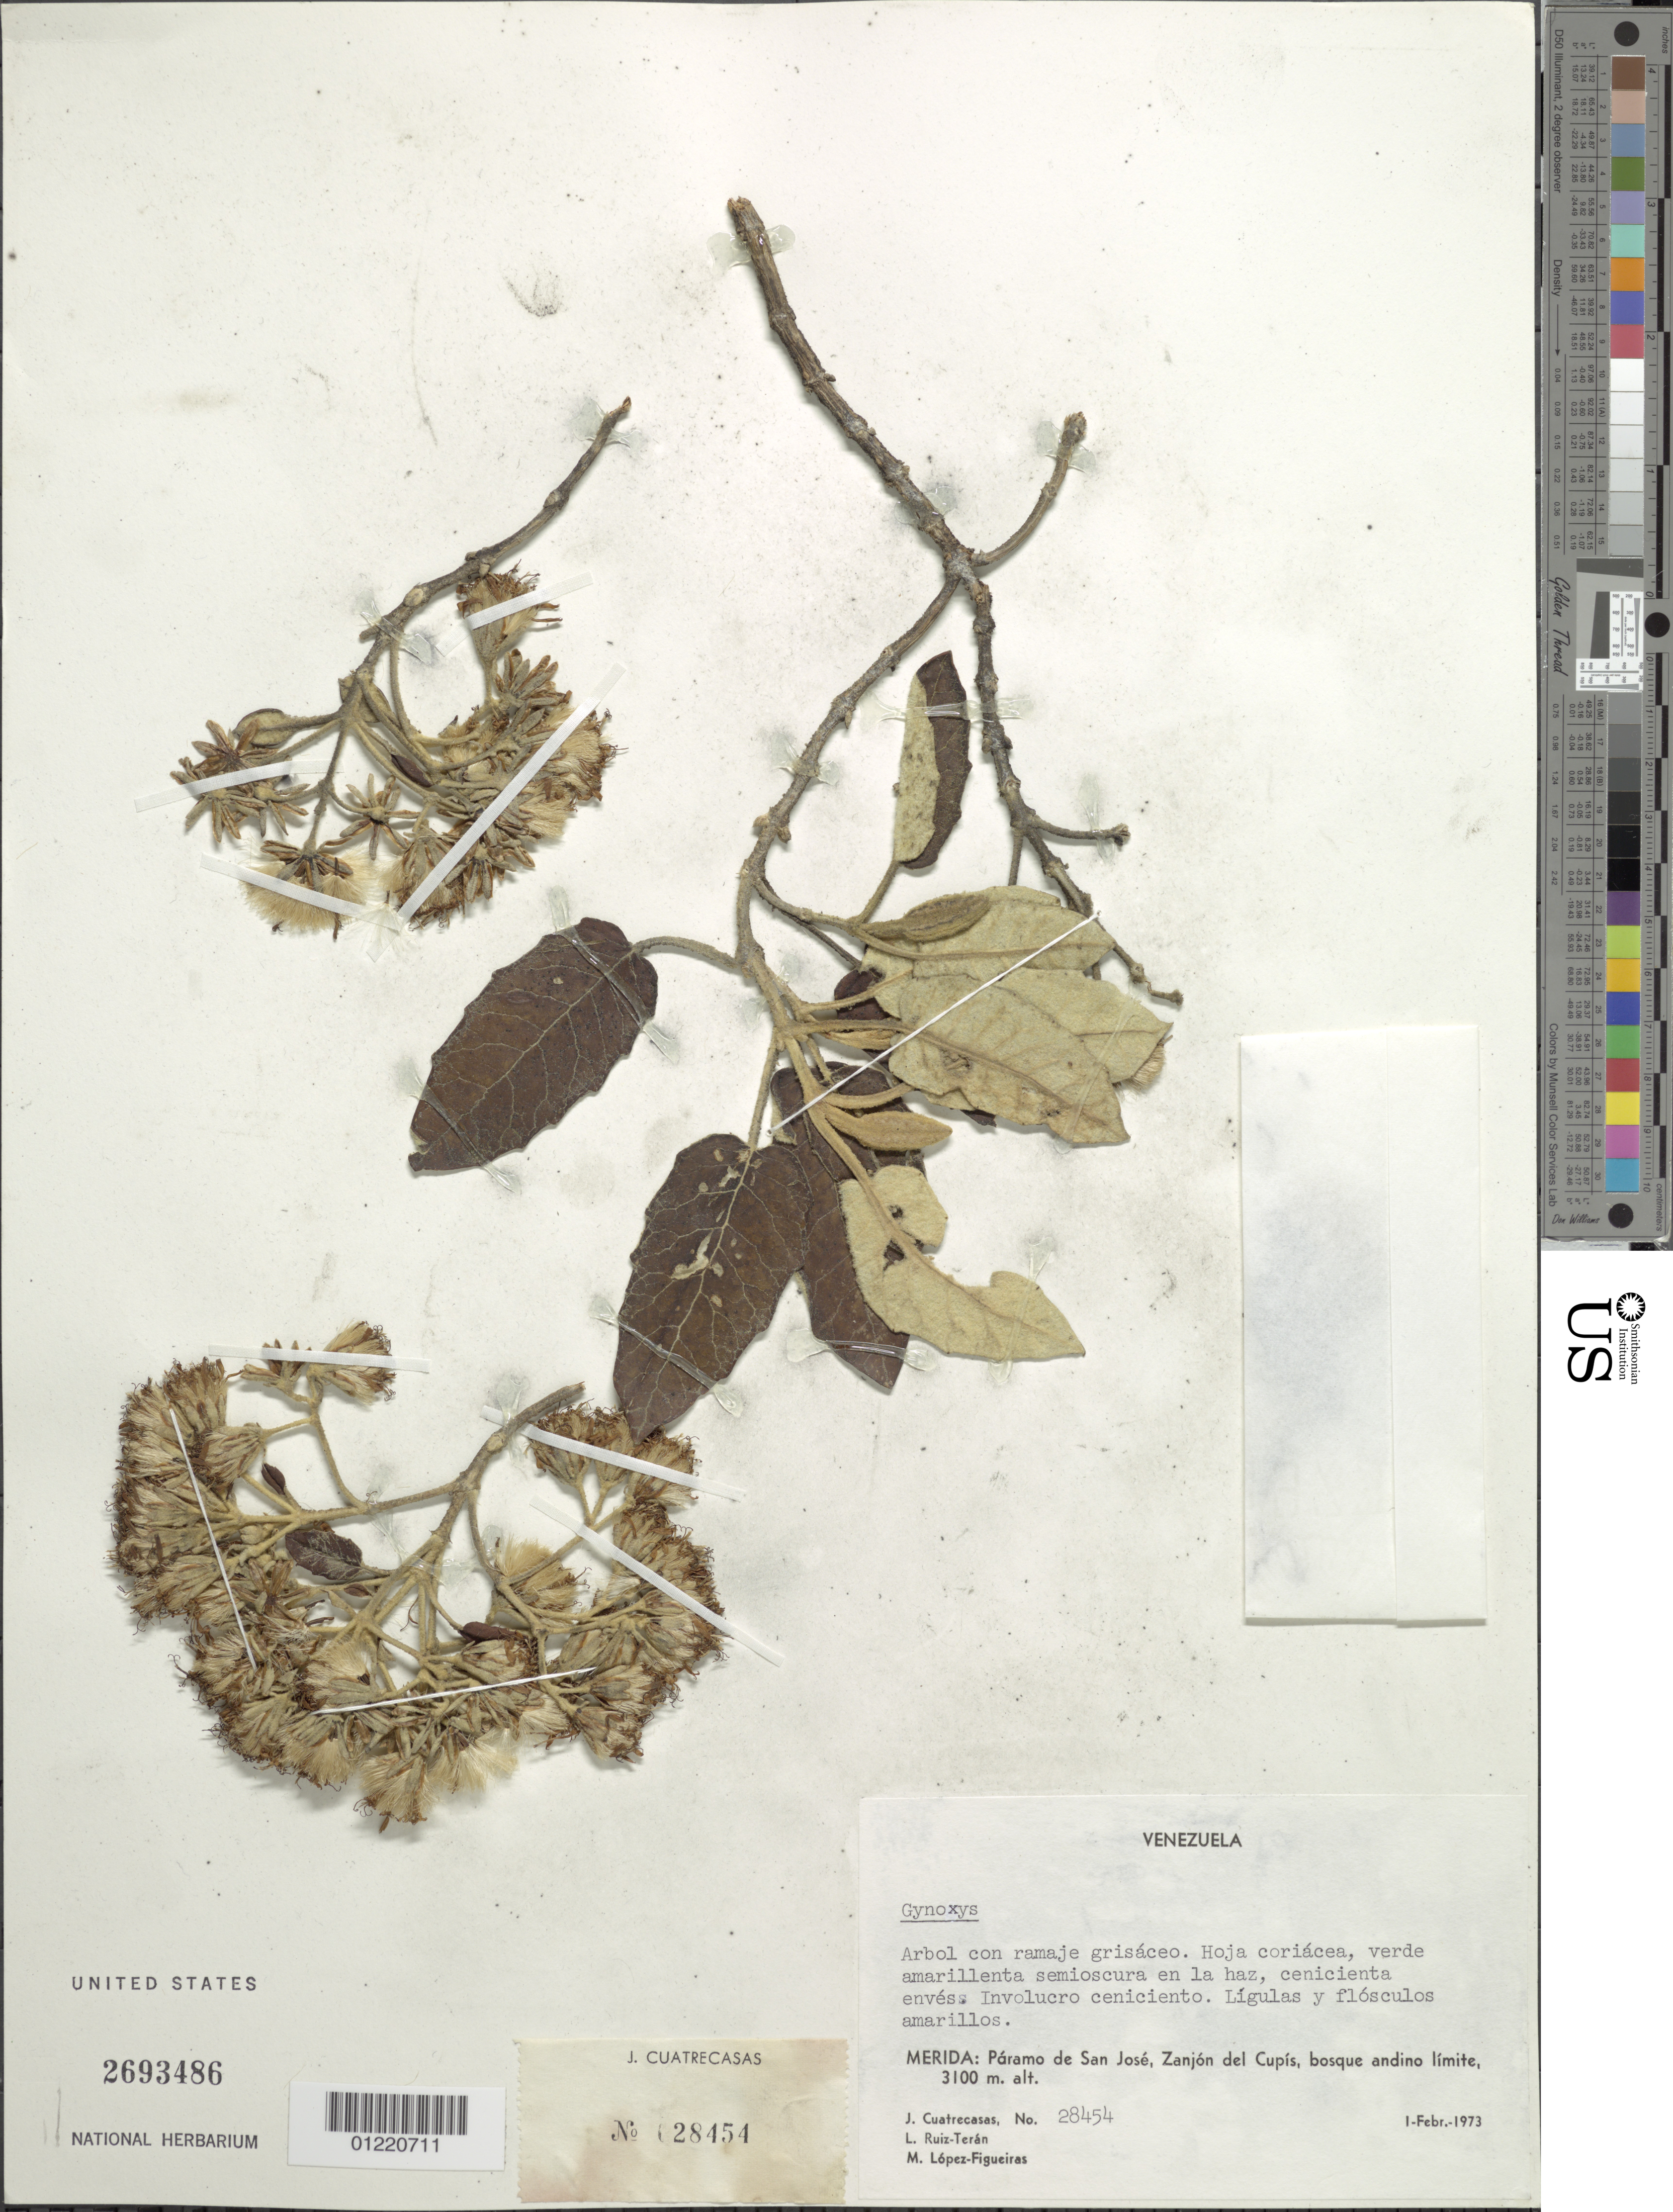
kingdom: Plantae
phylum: Tracheophyta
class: Magnoliopsida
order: Asterales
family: Asteraceae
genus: Gynoxys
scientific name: Gynoxys sp.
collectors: J. Cuatrecasas, L. E. Ruíz-Terán & M. López Figueiras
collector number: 28454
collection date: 1973-02-01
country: Venezuela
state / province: Mérida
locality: Paramo de San Jose, Zanjon del Cupis, bosque andino limite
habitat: bosque andino límite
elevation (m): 3100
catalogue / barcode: US 2693486